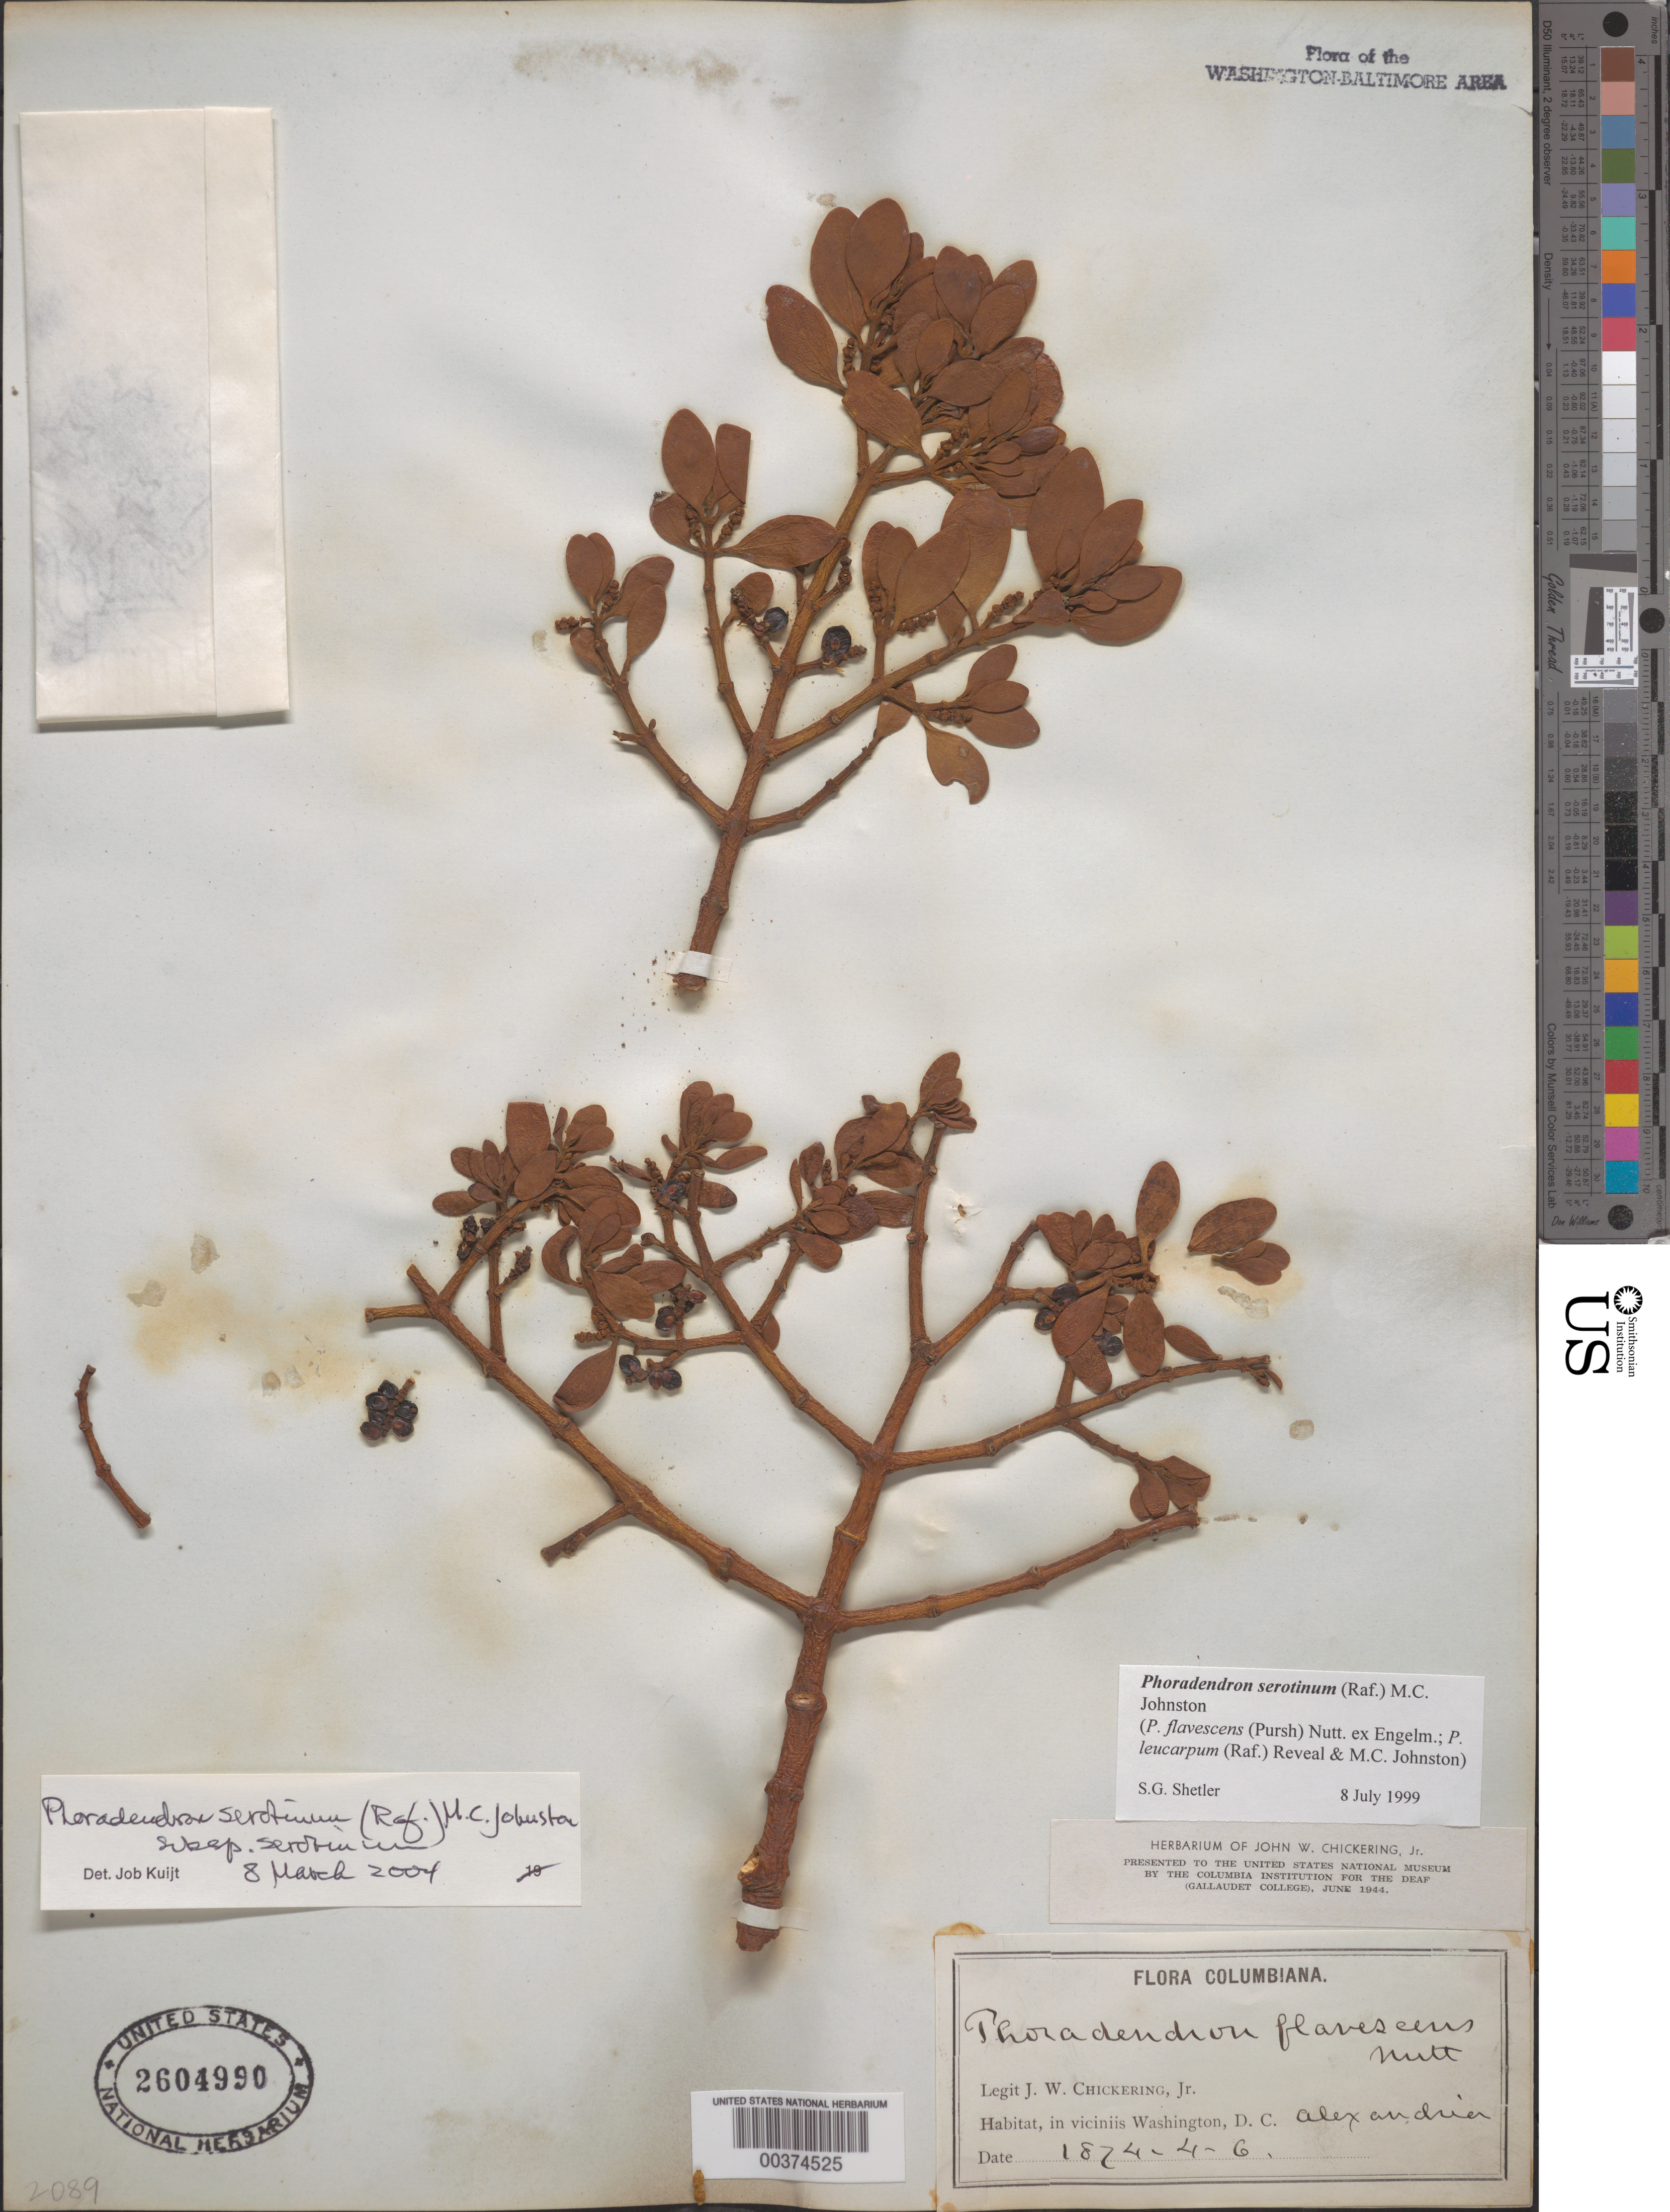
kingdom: Plantae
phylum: Tracheophyta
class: Magnoliopsida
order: Santalales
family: Viscaceae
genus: Phoradendron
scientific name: Phoradendron serotinum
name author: (Raf.) M.C. Johnst.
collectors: J. W. Chickering Jr.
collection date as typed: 06 Apr 1874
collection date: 1874-04-06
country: United States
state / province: Virginia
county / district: City of Alexandria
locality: Alexandria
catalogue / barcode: US 2604990